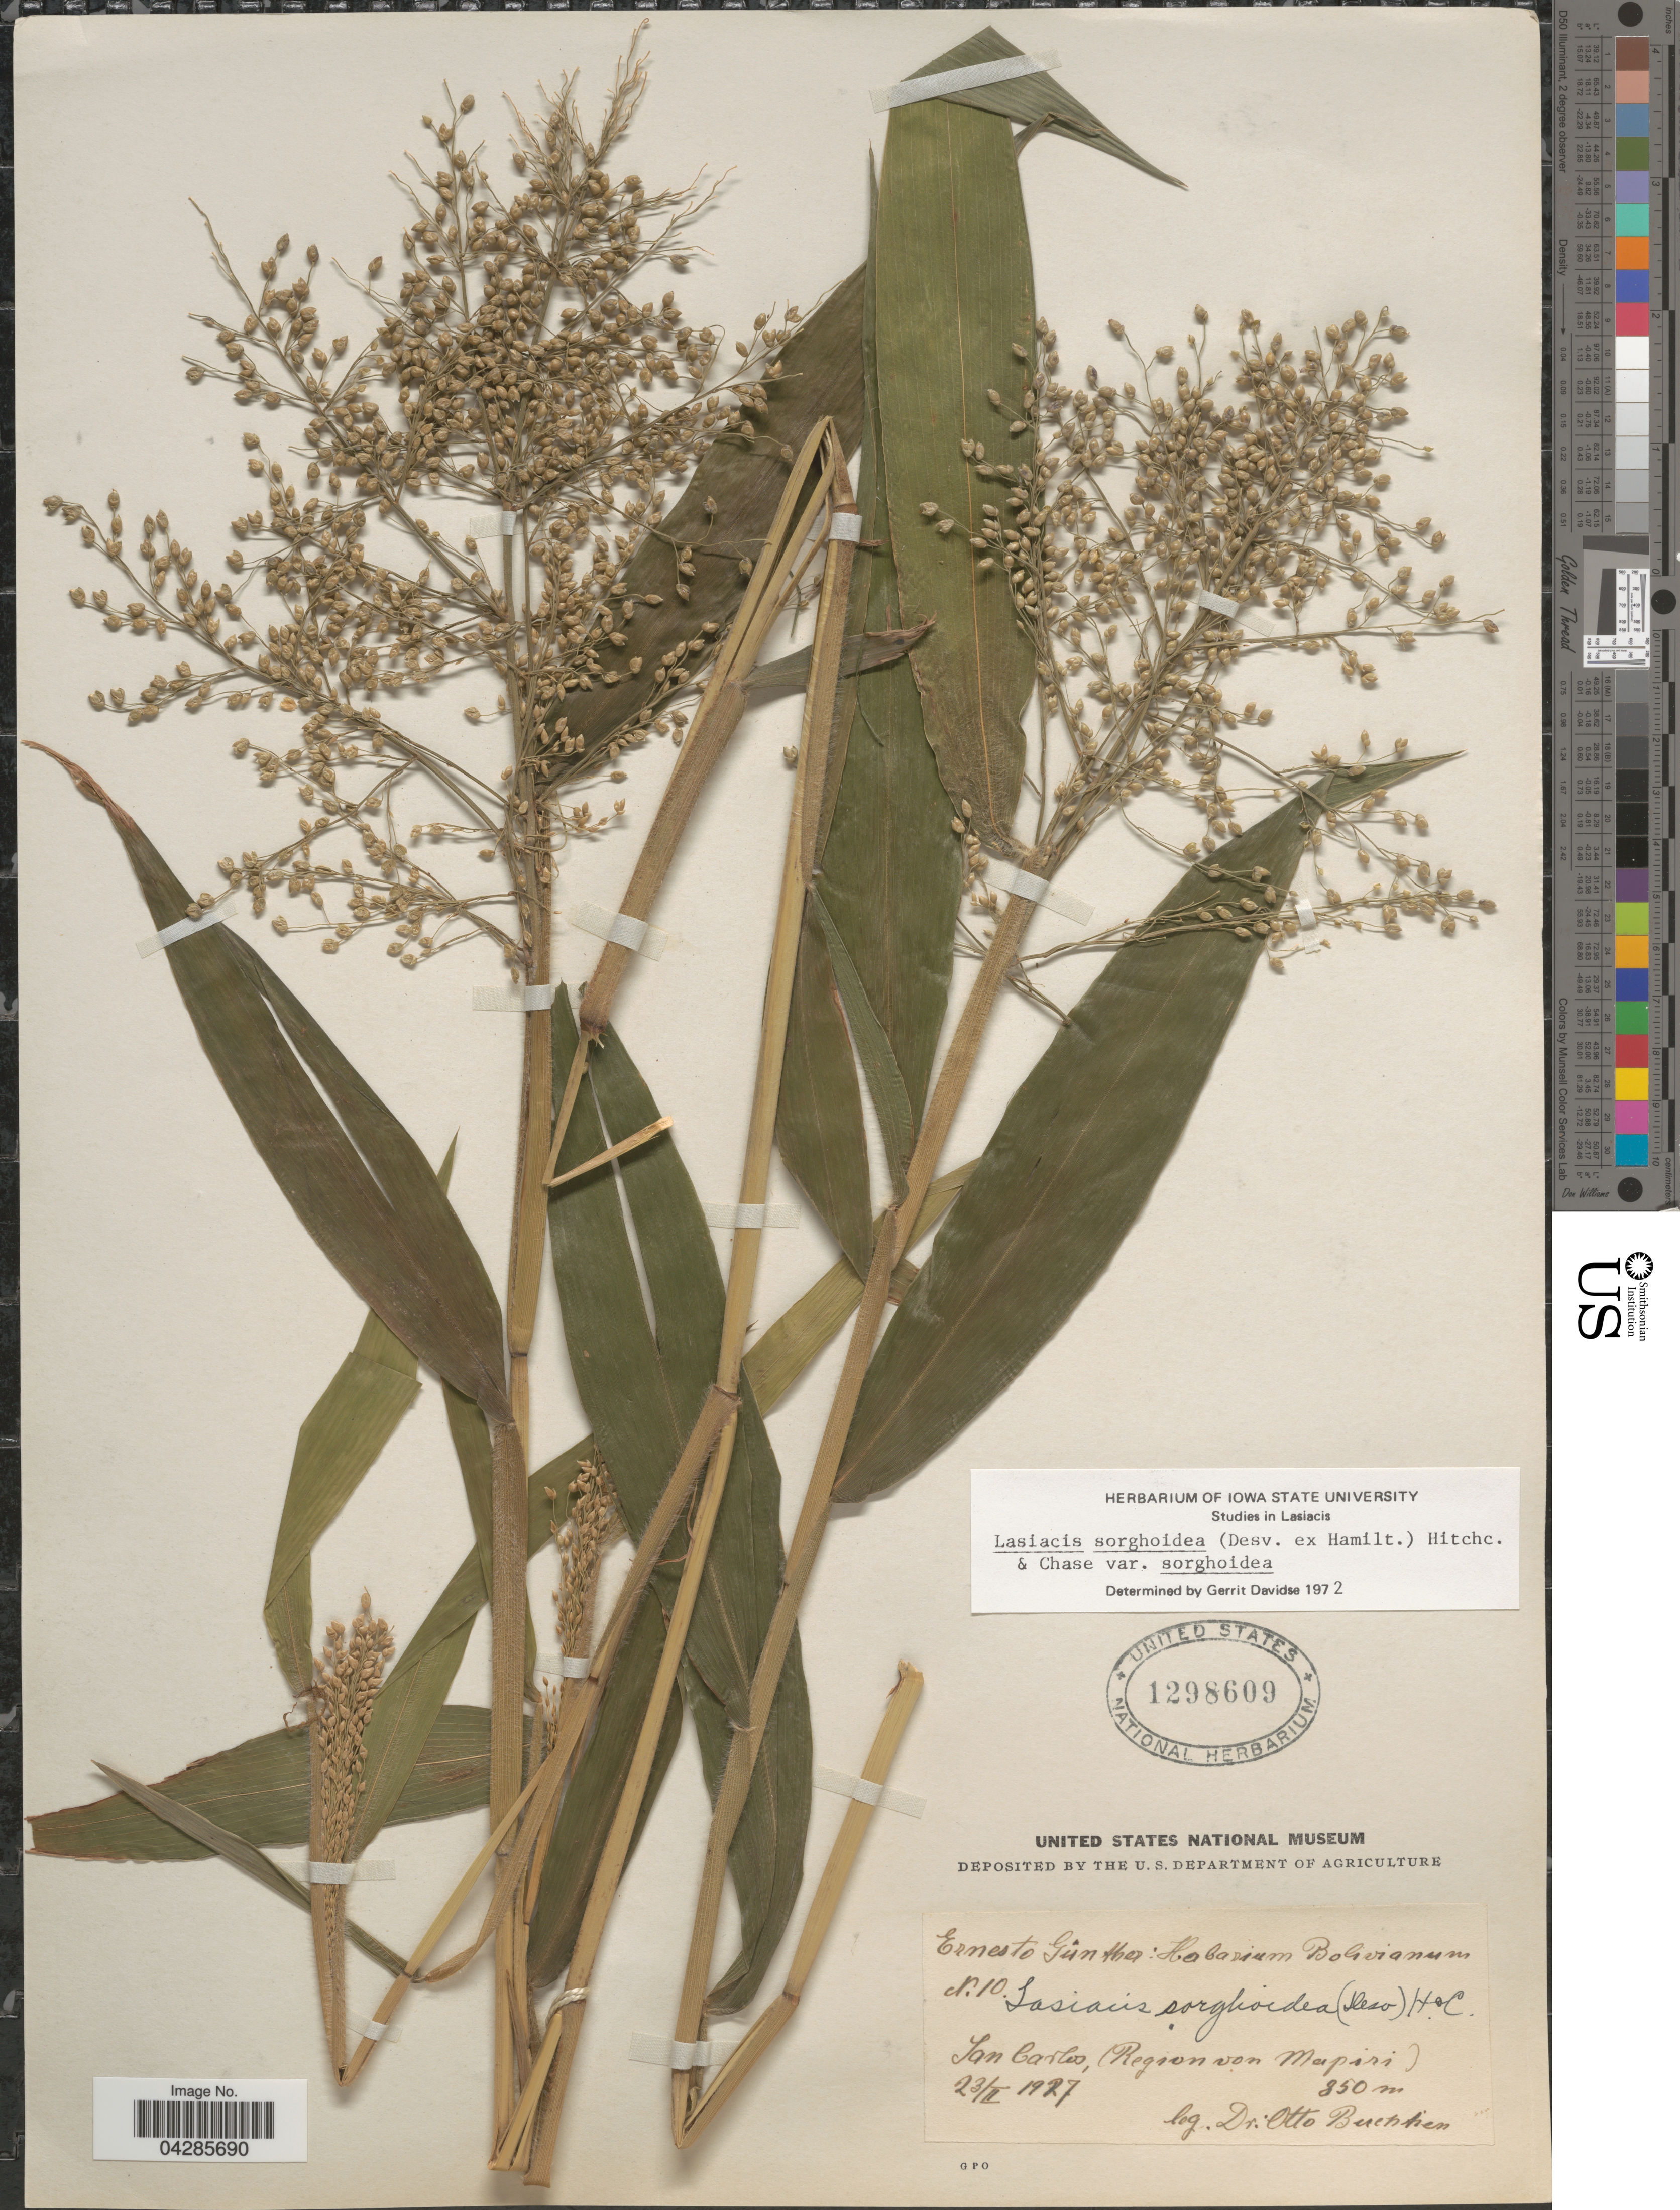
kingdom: Plantae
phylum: Tracheophyta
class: Liliopsida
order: Poales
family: Poaceae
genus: Lasiacis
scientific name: Lasiacis sorghoidea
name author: (Desv. ex Ham.) Hitchc. & Chase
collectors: O. Buchtien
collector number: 10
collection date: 1927-02-23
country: Bolivia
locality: San Carlos, (Region von Mapiri).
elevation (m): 850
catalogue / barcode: US 1298609